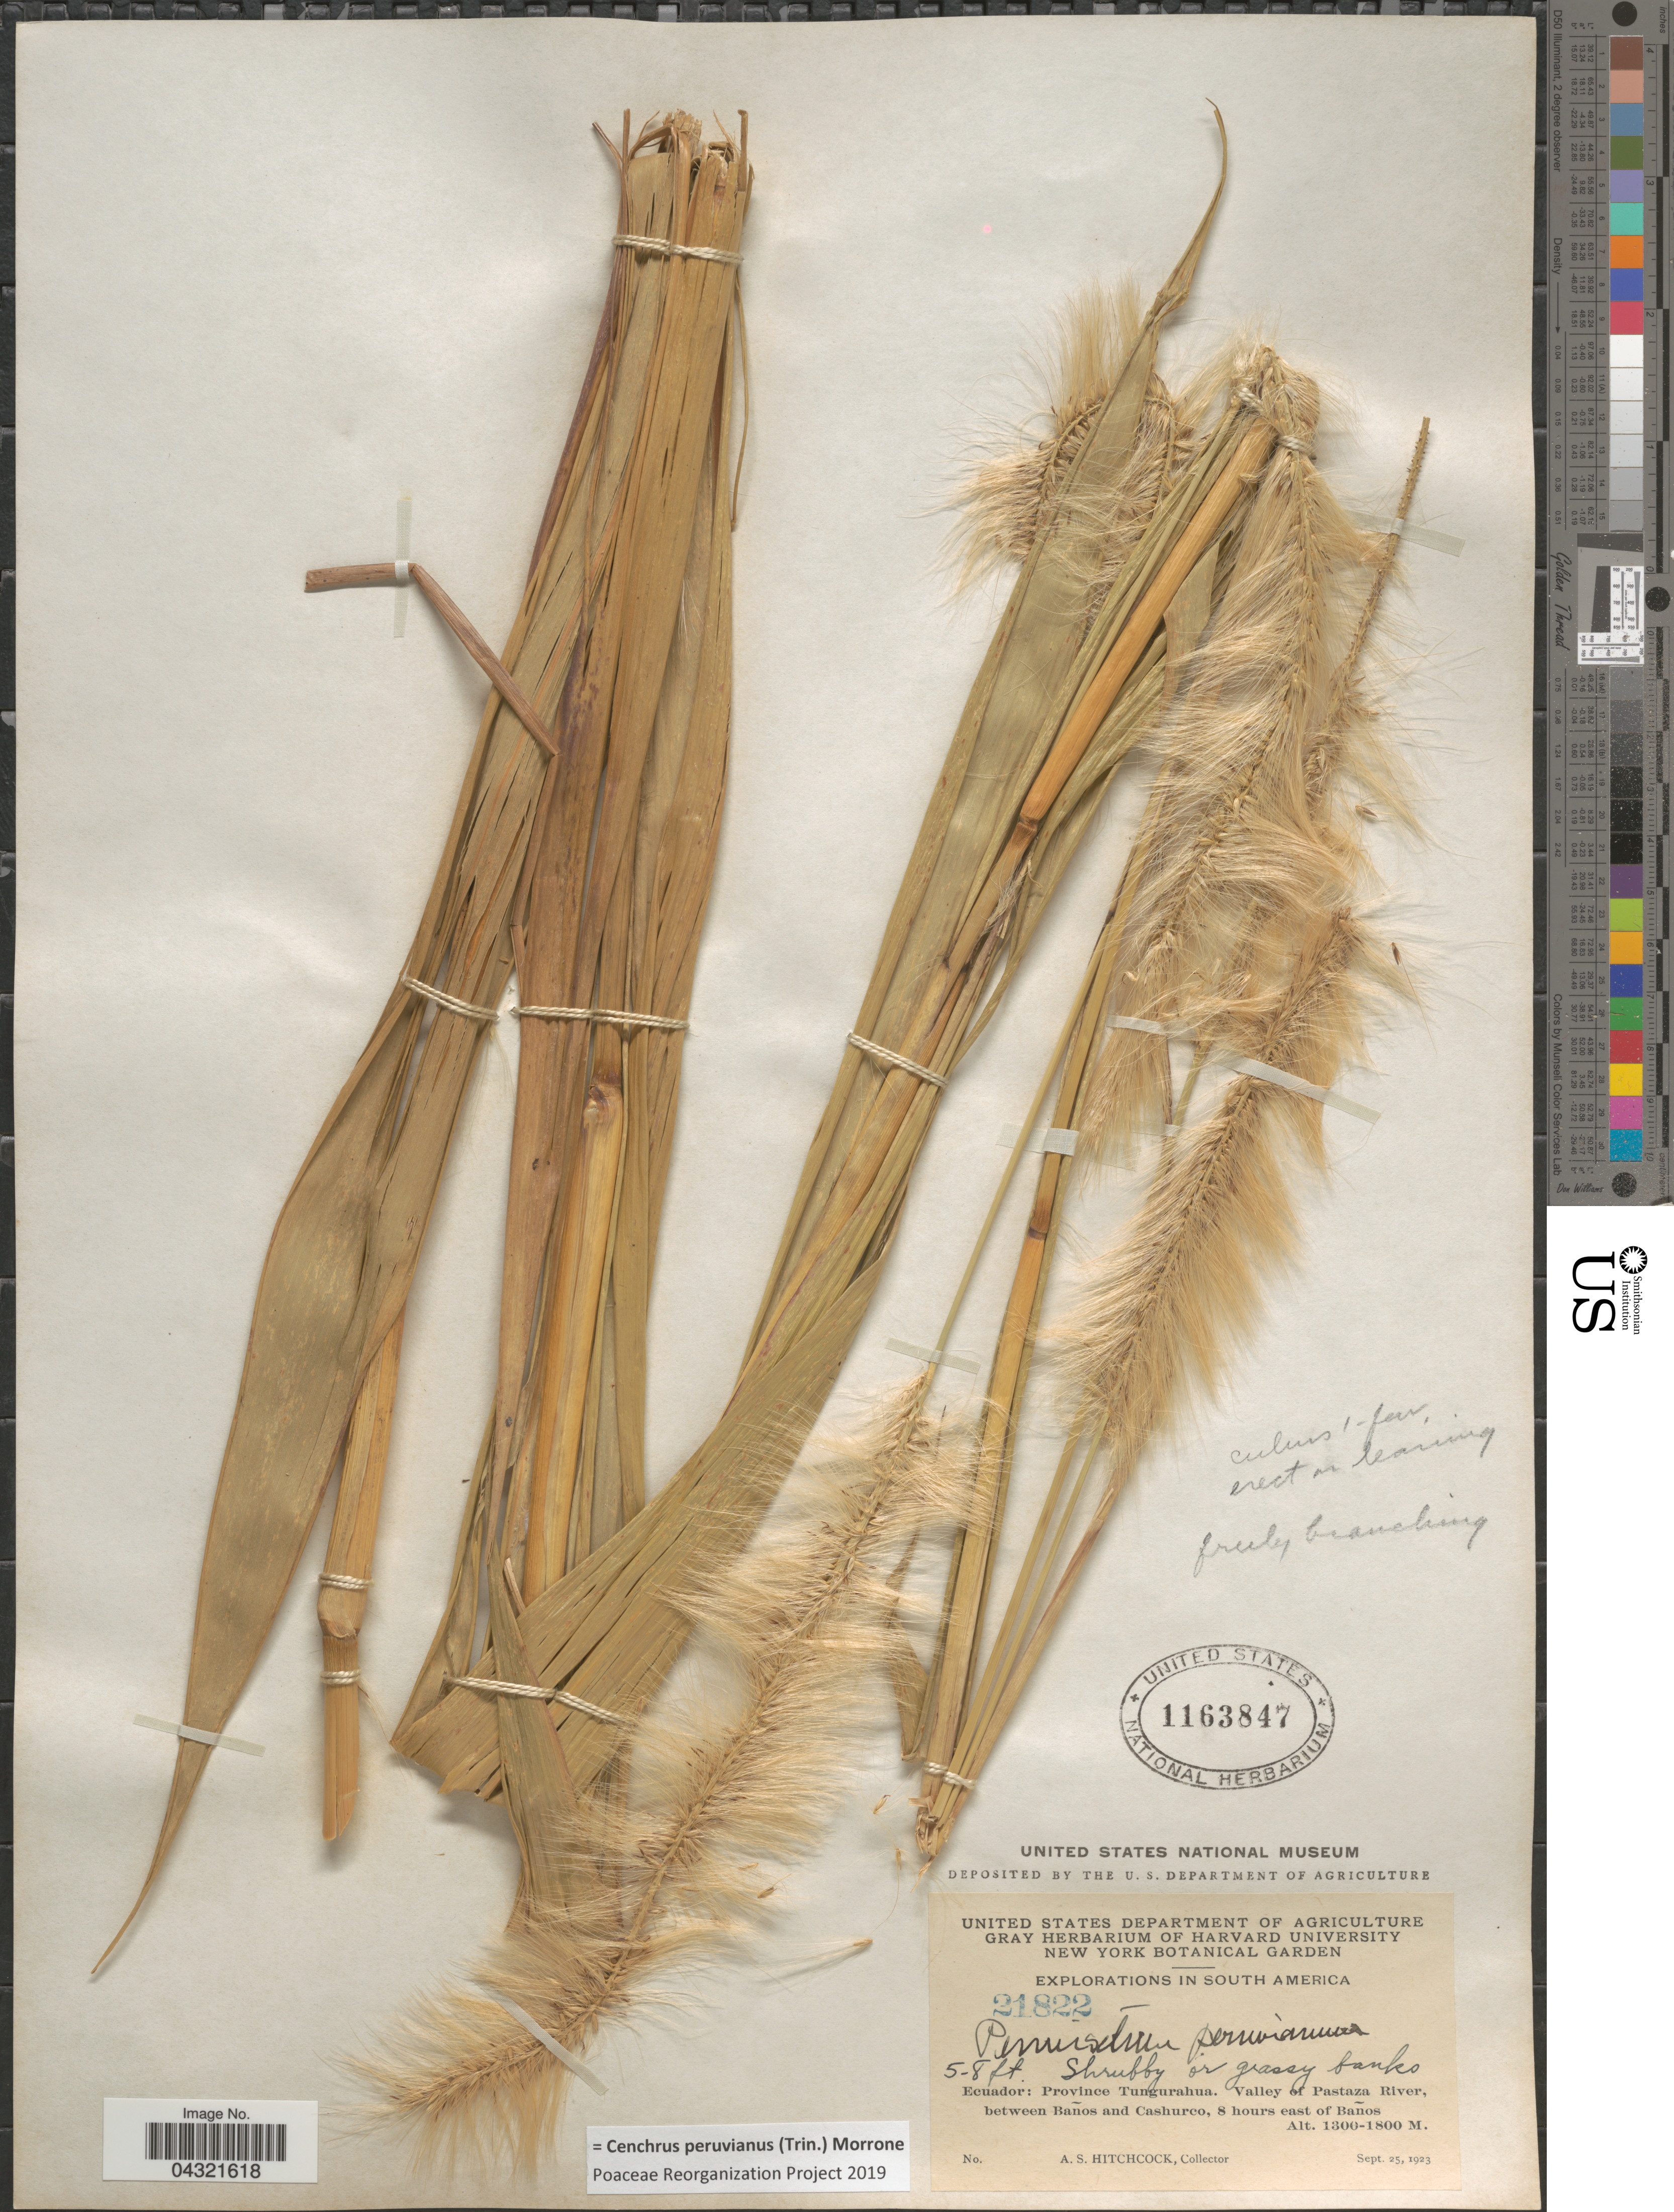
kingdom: Plantae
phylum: Tracheophyta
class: Liliopsida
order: Poales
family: Poaceae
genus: Cenchrus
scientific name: Cenchrus peruvianus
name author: (Trin.) Morrone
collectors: A. S. Hitchcock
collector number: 21822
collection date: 1923-09-25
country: Ecuador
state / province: Tungurahua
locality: Explorations in South America. Shrubby of grassy banks. Valley of Pastaza River, between Baños and Cashurco, 8 hours east of Baños.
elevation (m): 1300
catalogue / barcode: US 1163847